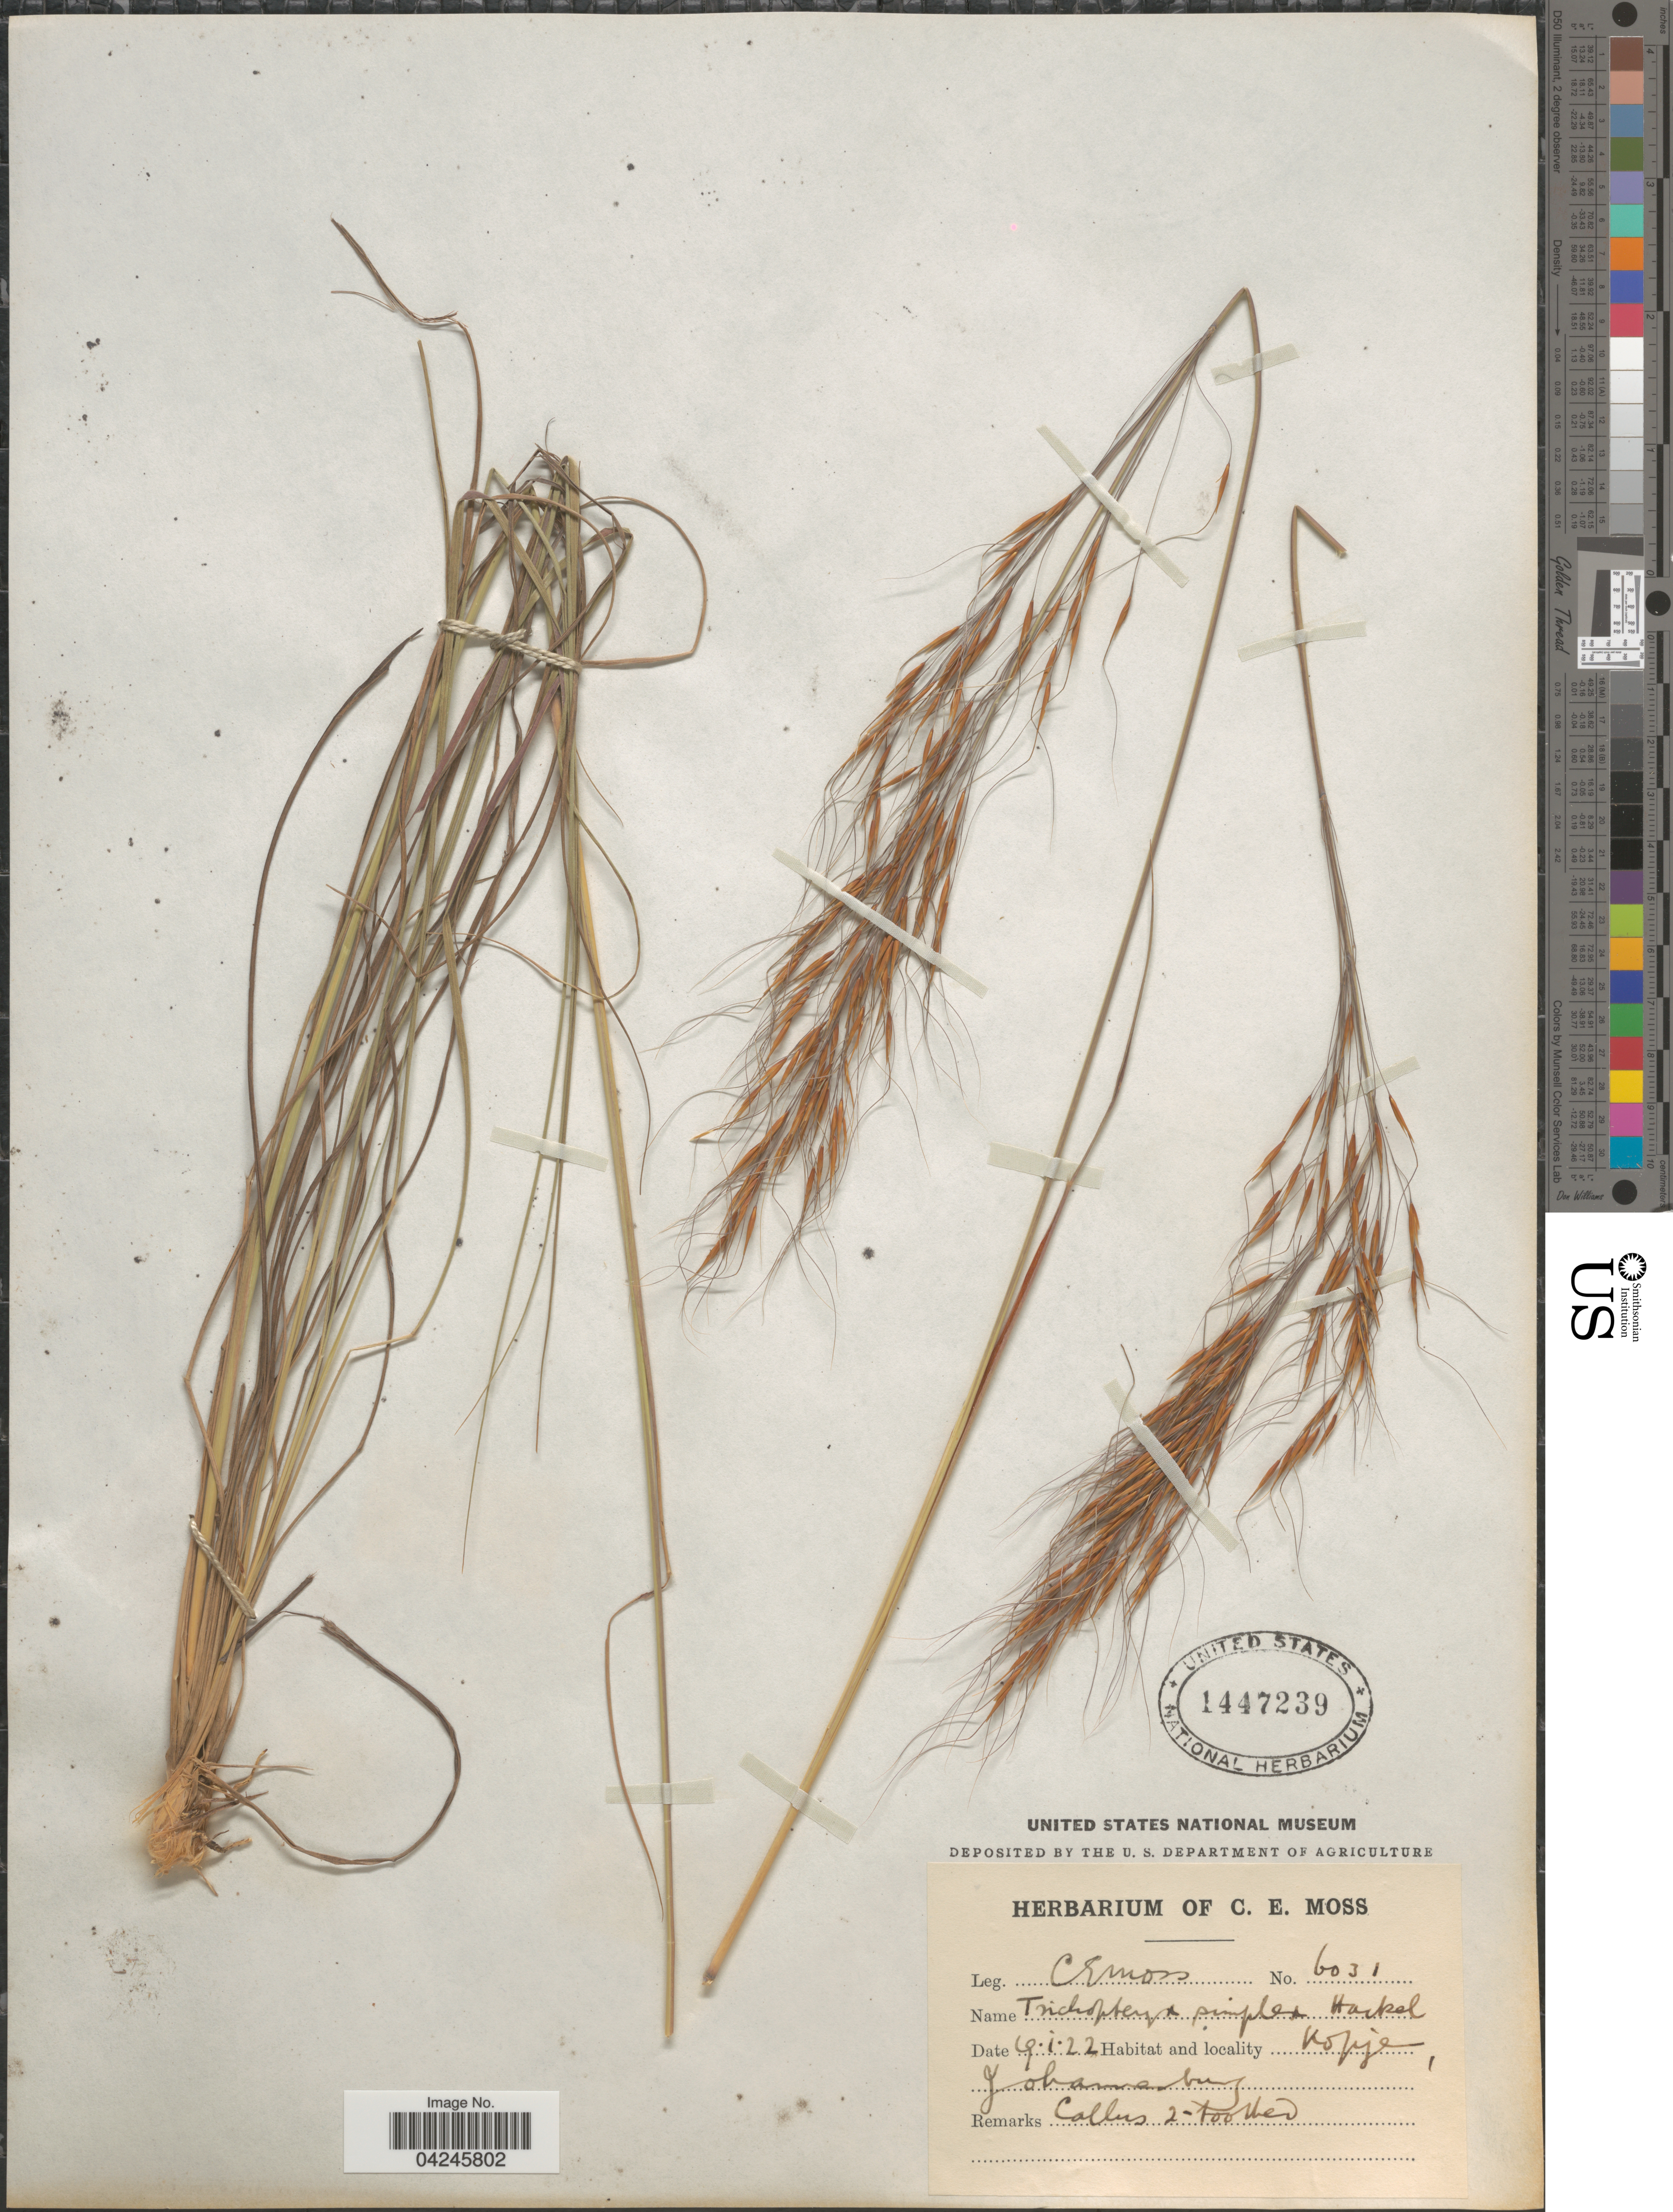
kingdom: Plantae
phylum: Tracheophyta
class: Liliopsida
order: Poales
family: Poaceae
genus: Loudetia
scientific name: Loudetia simplex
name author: (Nees) C.E. Hubb.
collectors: C. E. Moss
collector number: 6031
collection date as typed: Transcribed d/m/y: 19/1/22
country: South Africa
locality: Kopje, Johannesburg.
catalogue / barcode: US 1447239